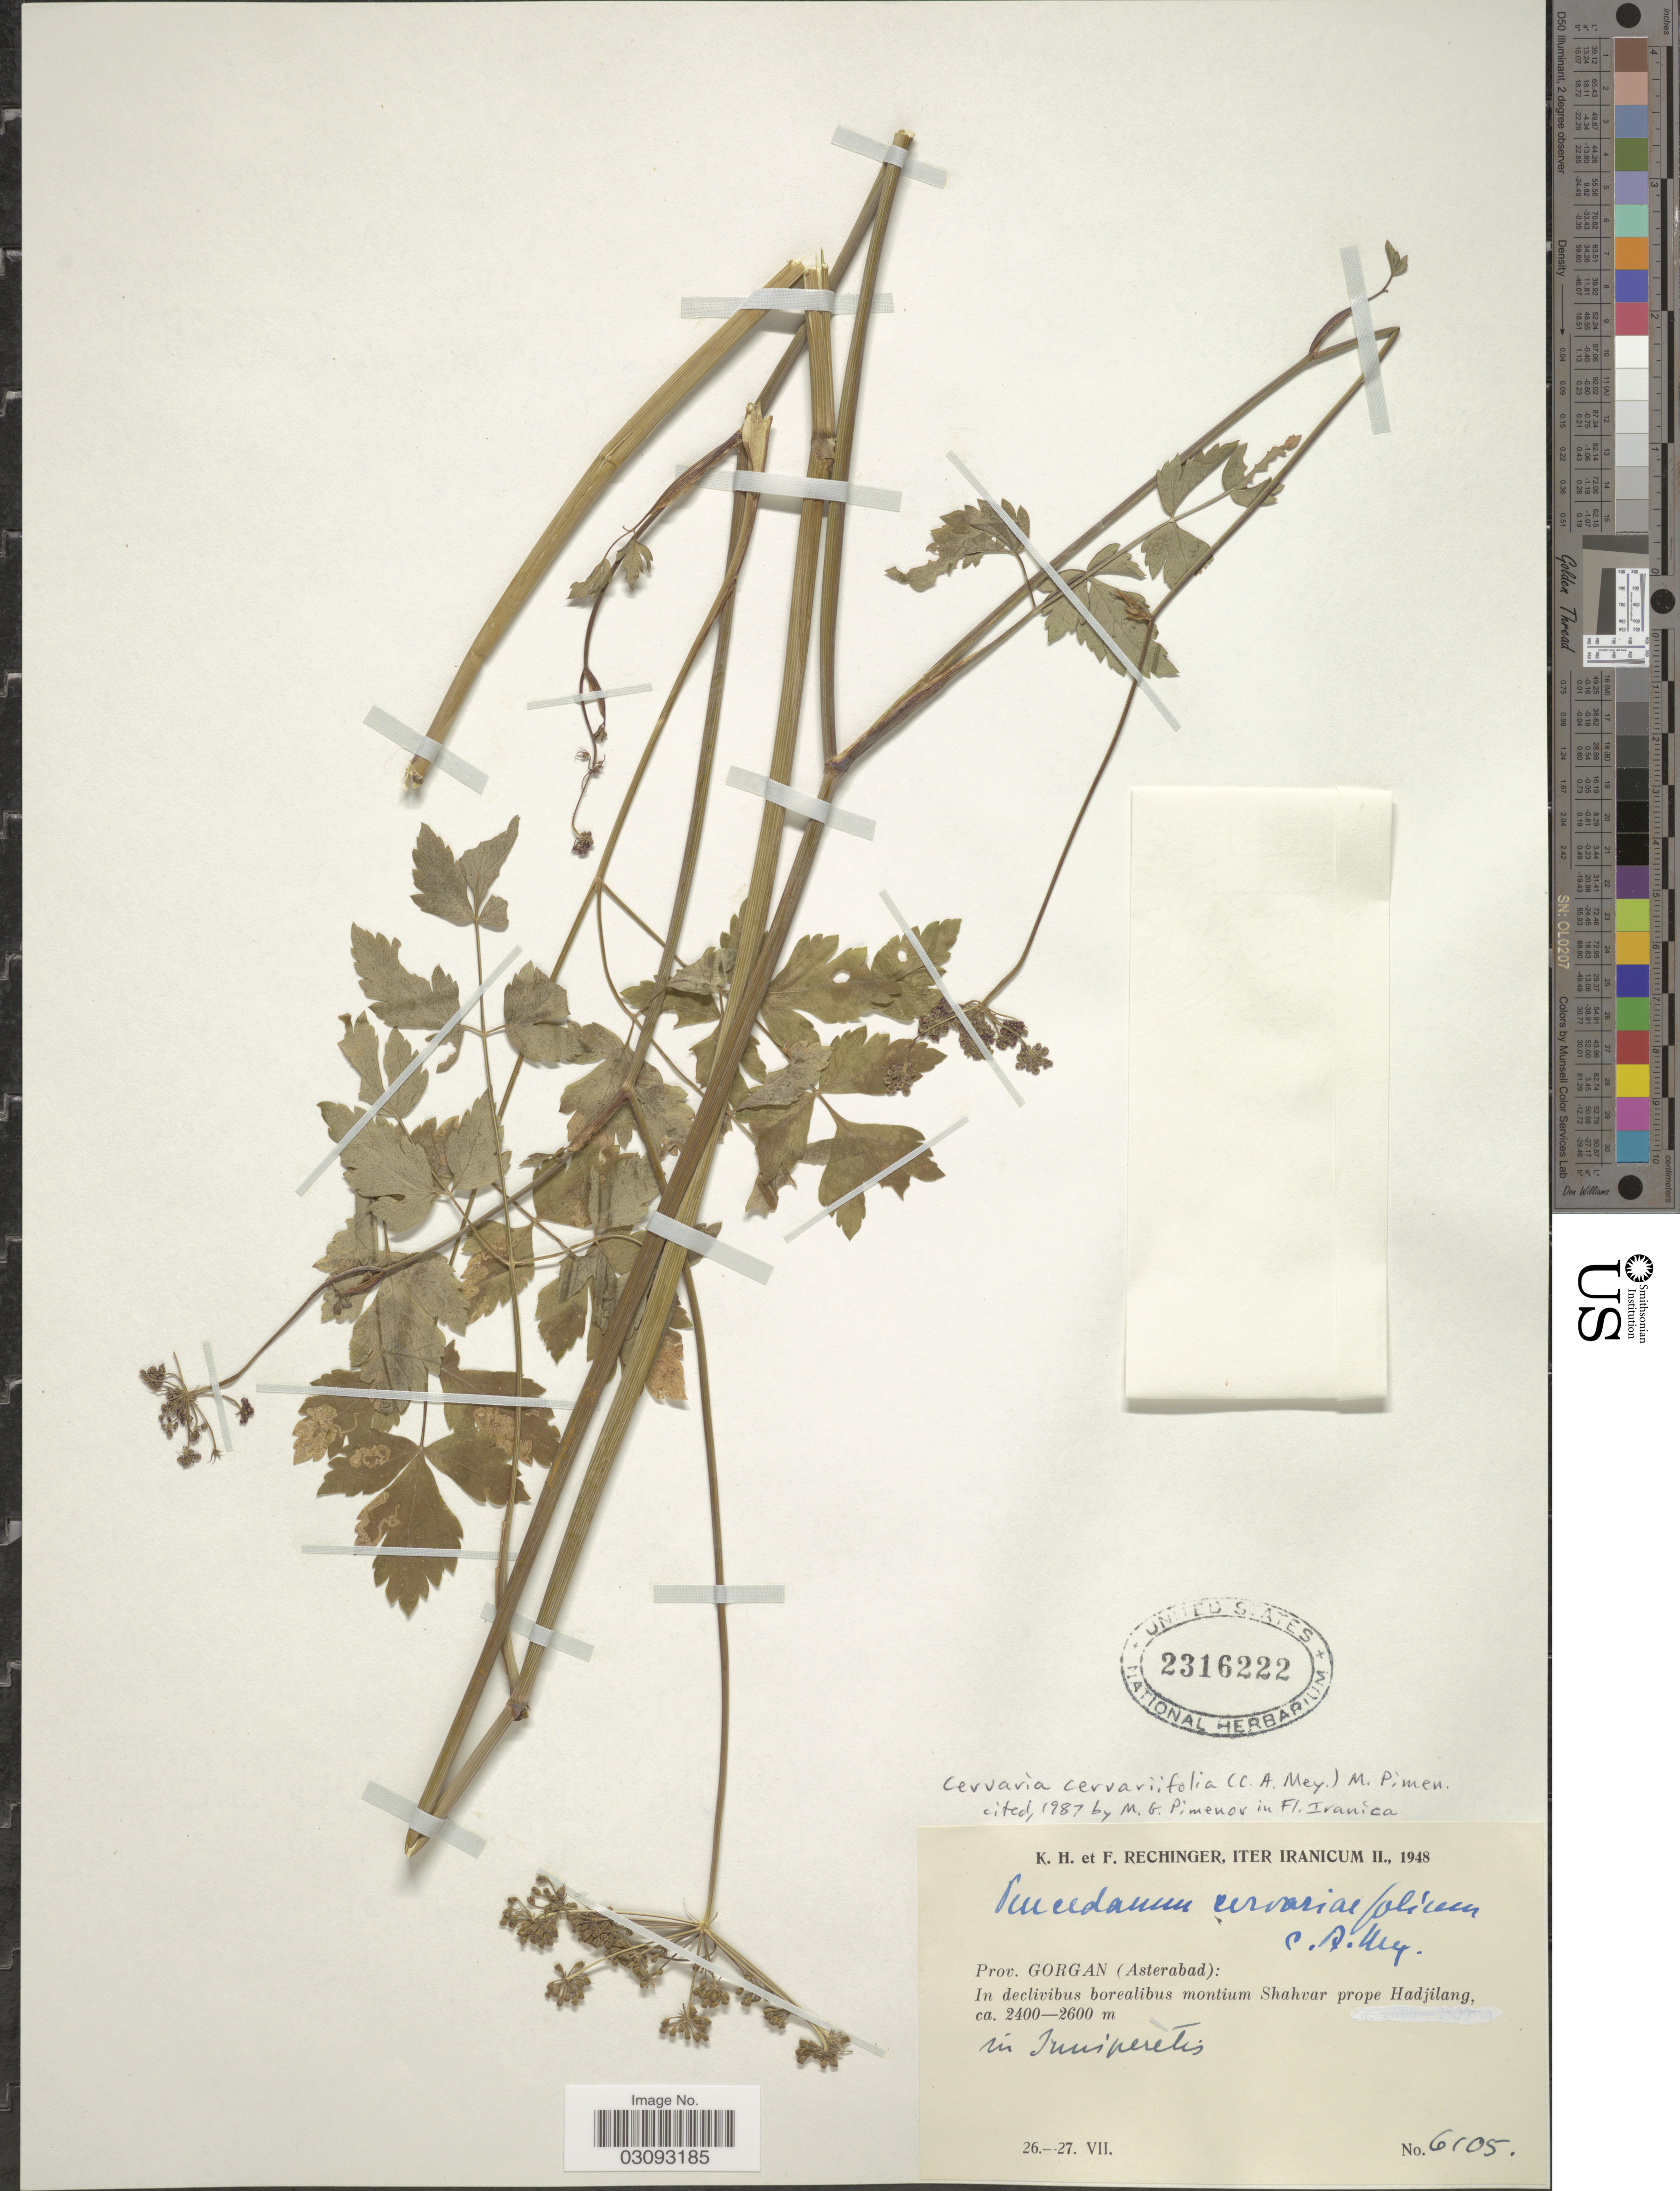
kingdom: Plantae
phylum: Tracheophyta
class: Magnoliopsida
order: Apiales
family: Apiaceae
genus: Cervaria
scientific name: Cervaria cervariifolia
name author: (C.A. Mey.) Pimenov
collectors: K. H. Rechinger & F. Rechinger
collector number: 6105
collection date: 1948-07-16/1948-07-27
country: Iran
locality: Prov. Gorgan (Asterabad): montium Shahvar prope Hadjilang.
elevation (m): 2400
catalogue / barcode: US 2316222